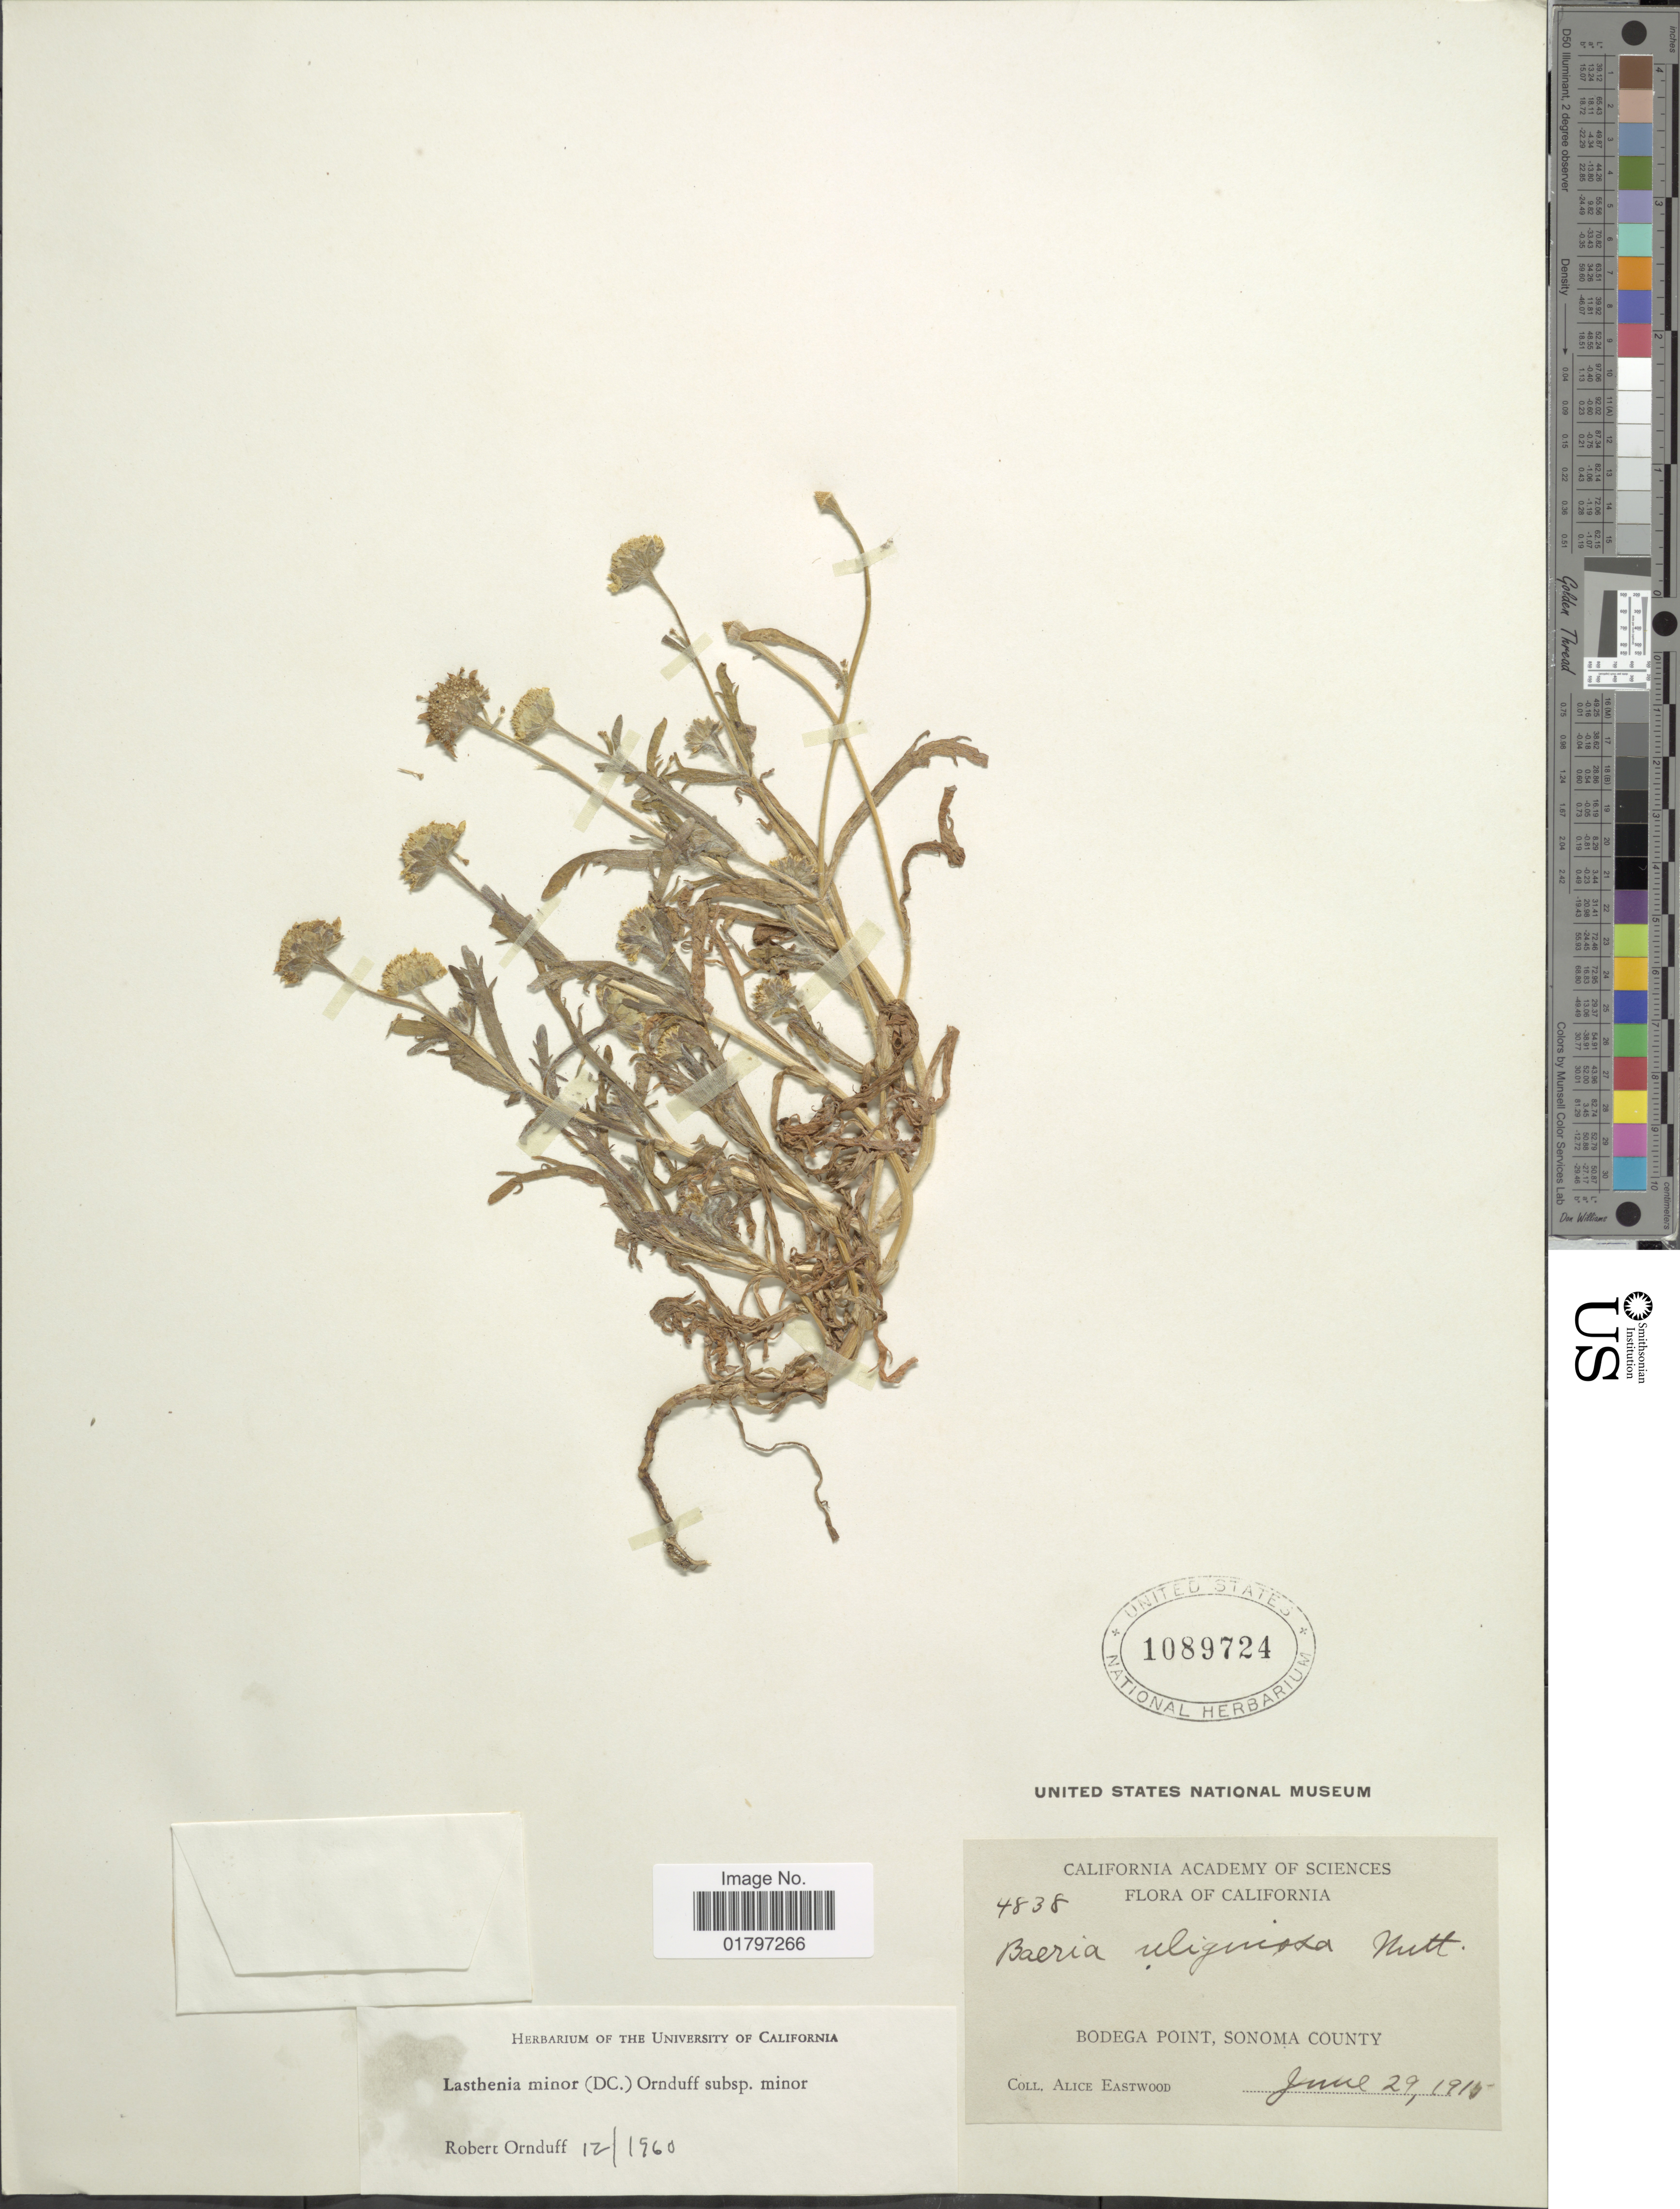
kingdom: Plantae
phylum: Tracheophyta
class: Magnoliopsida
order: Asterales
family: Asteraceae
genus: Lasthenia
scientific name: Lasthenia minor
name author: (DC.) Ornduff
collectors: A. Eastwood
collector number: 4838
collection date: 1915-06-29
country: United States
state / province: California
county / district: Sonoma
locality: Bodega Point, Sonoma County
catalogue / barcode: US 1089724